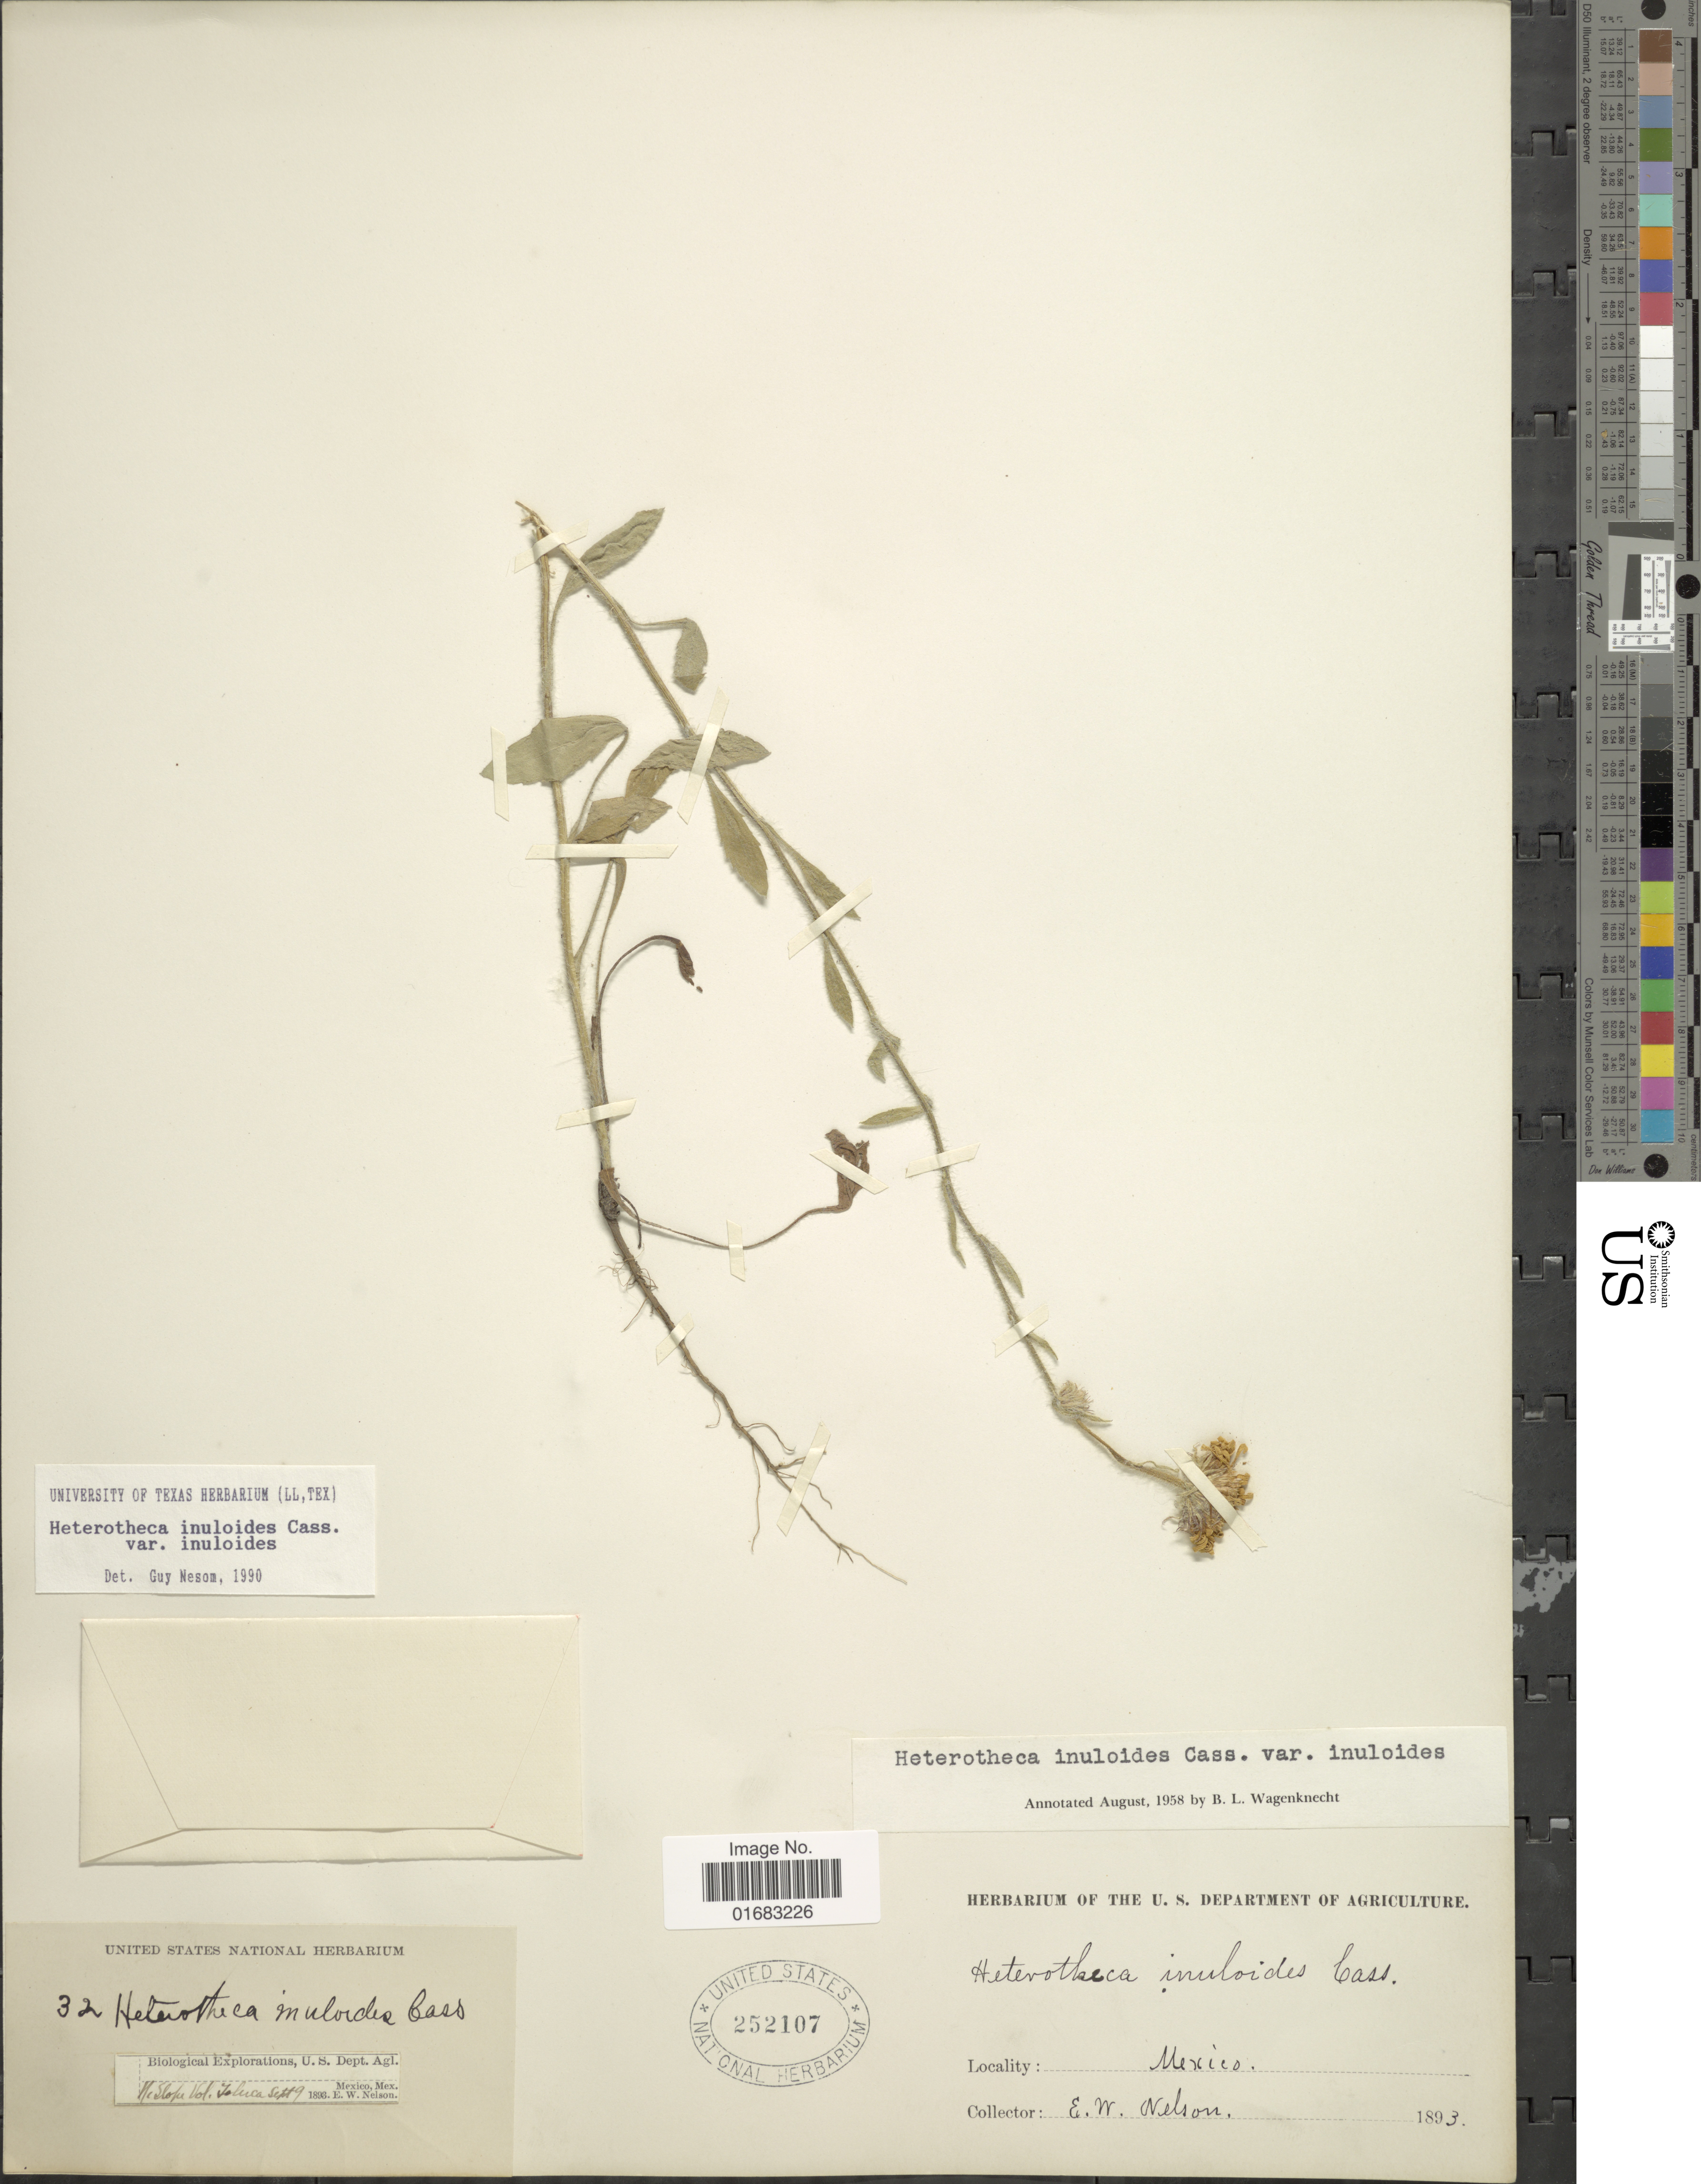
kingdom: Plantae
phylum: Tracheophyta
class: Magnoliopsida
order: Asterales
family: Asteraceae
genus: Heterotheca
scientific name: Heterotheca inuloides var. inuloides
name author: Cass.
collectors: E. W. Nelson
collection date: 1893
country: Mexico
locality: Mexico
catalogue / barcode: US 252107